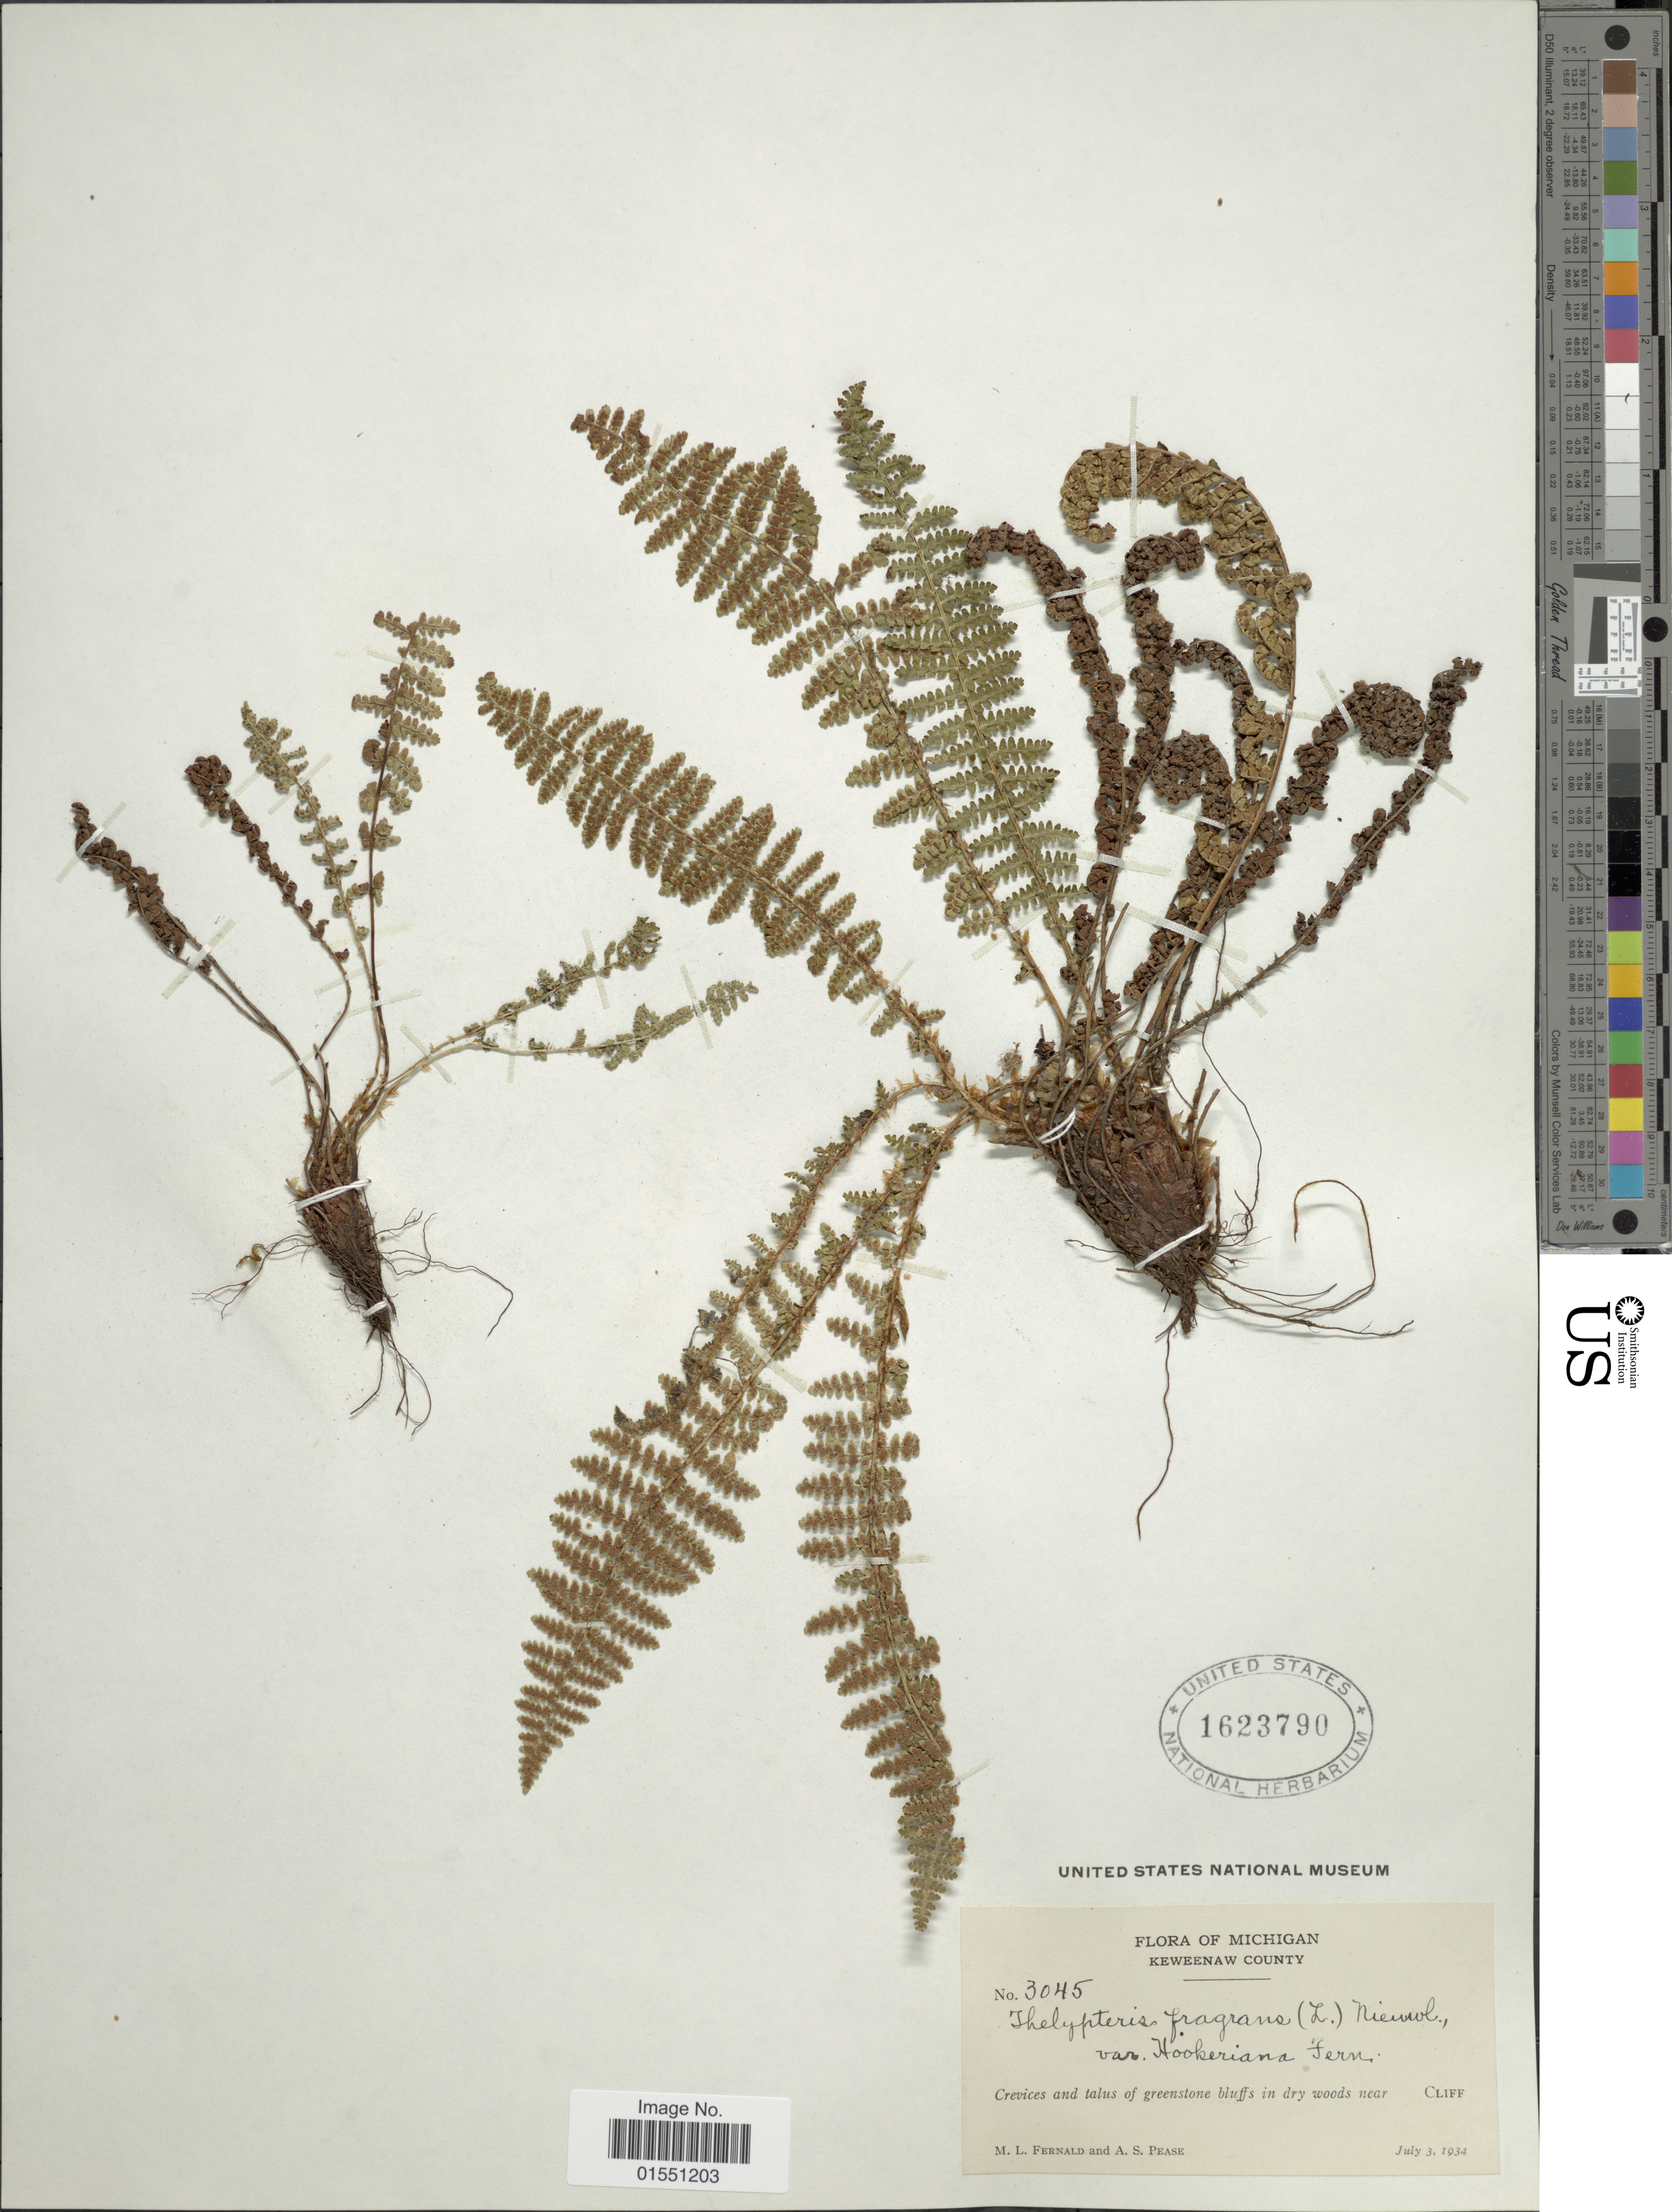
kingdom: Plantae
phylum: Tracheophyta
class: Polypodiopsida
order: Polypodiales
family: Dryopteridaceae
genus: Dryopteris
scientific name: Dryopteris fragrans var. hookeriana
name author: A. Prince ex Weath.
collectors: M. L. Fernald & A. S. Pease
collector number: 3045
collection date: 1934-07-03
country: United States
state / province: Michigan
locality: Keweenaw County. Crevices and talus of greenstone bluffs in dry woods near Cliff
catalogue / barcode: US 1623790